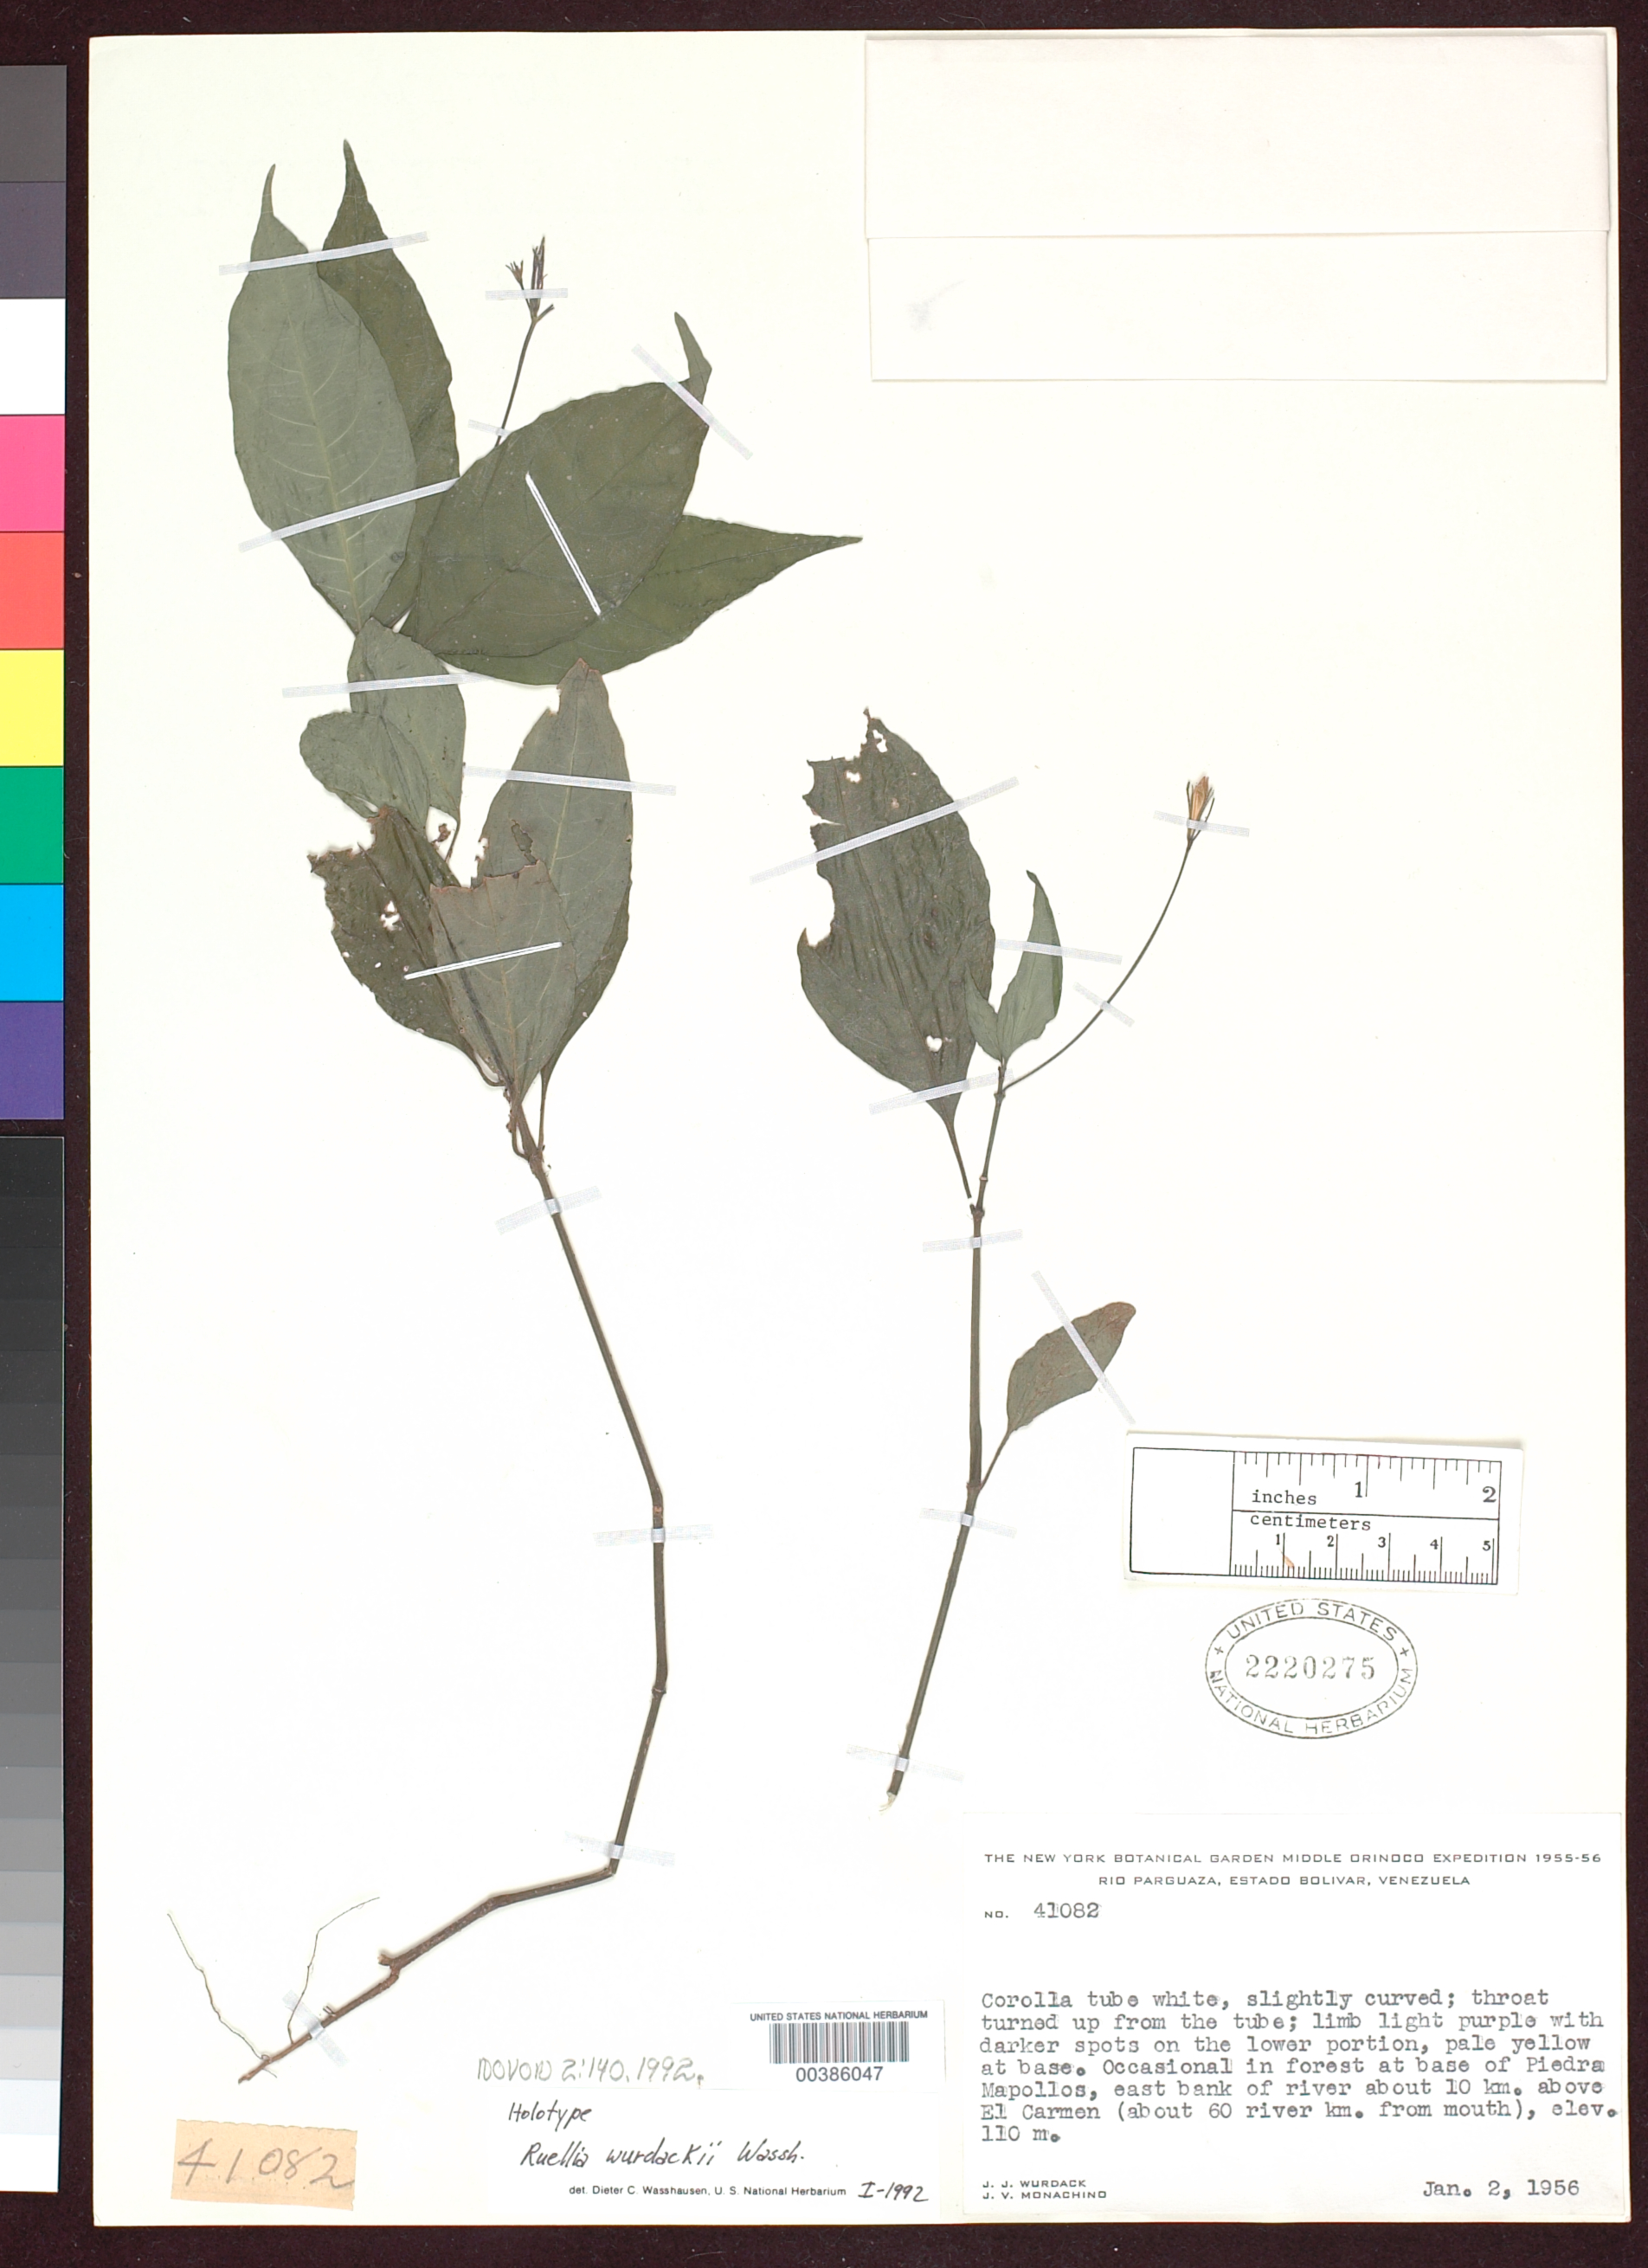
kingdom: Plantae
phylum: Tracheophyta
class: Magnoliopsida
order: Lamiales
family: Acanthaceae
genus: Ruellia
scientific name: Ruellia wurdackii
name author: Wassh.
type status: Holotype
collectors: J. J. Wurdack & J. V. Monachino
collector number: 41082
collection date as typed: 02 Jan 1956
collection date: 1956-01-02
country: Venezuela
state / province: Bolivar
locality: Rio Parguaza, base of Piedra Mapollos,e bank of river ca. 10 km above El Carmen, ca. 60 km from mouth.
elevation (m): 110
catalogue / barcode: US 2220275